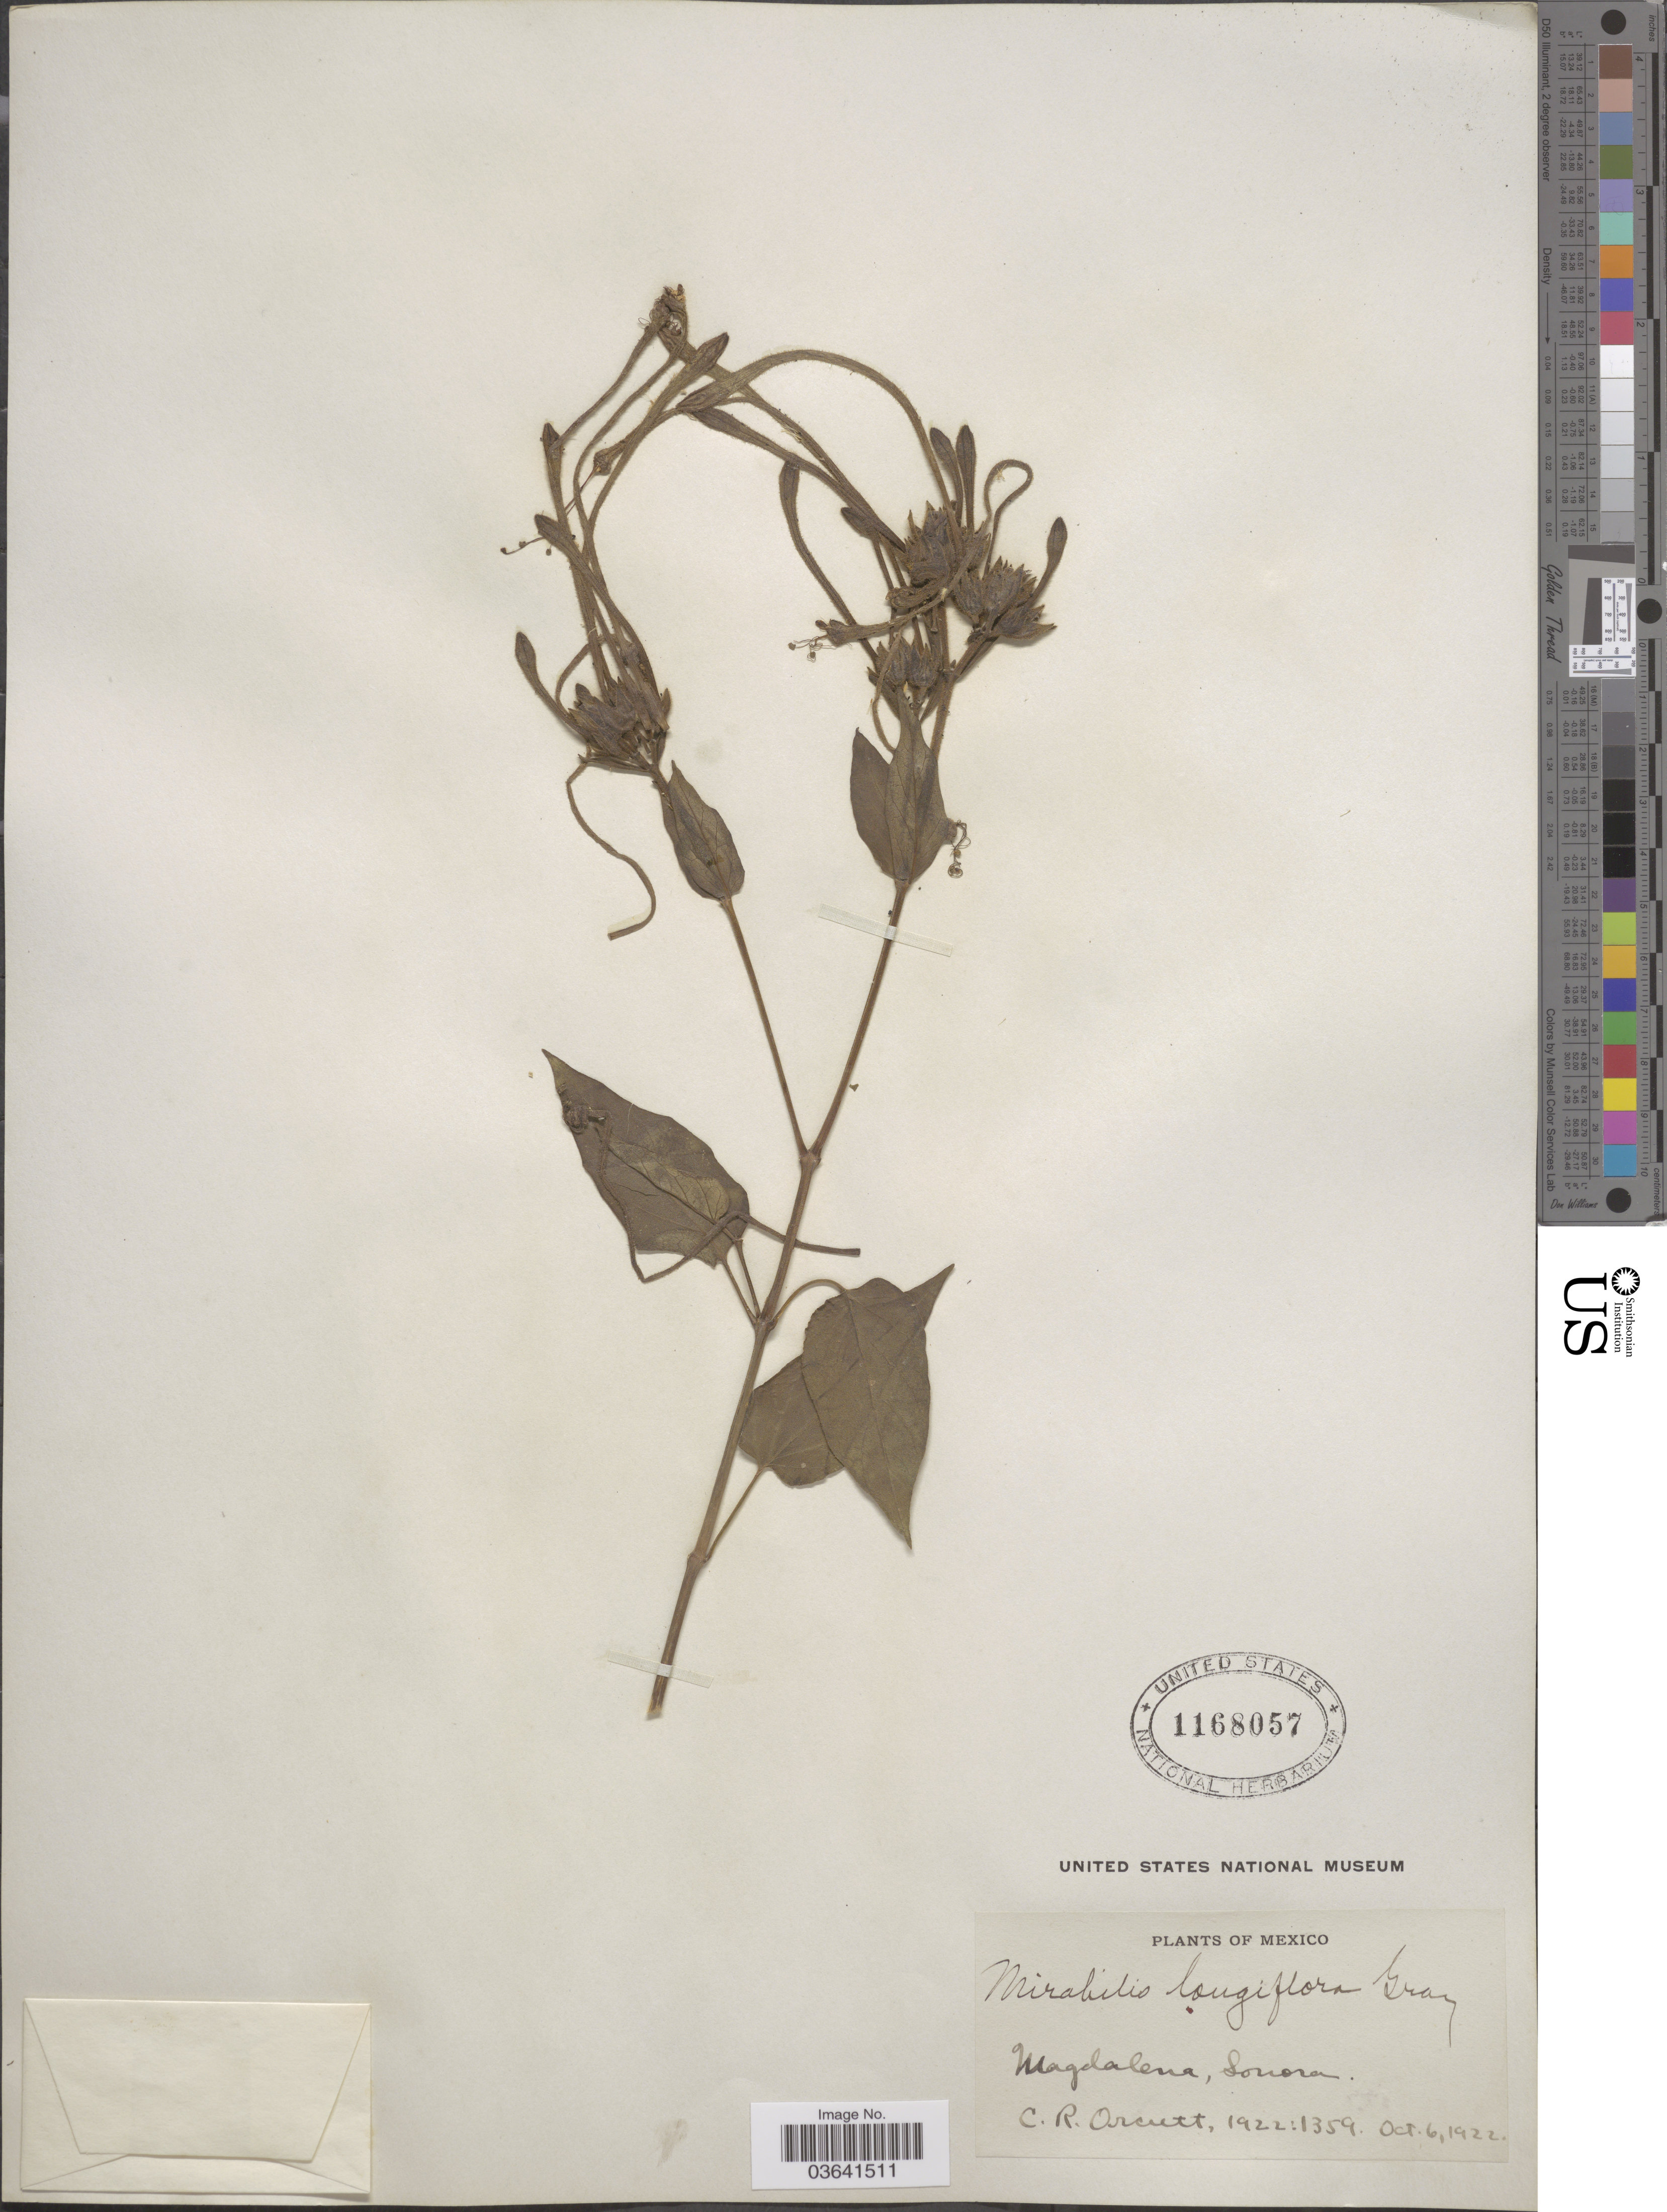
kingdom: Plantae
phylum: Tracheophyta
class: Magnoliopsida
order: Caryophyllales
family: Nyctaginaceae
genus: Mirabilis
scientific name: Mirabilis longiflora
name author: L.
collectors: C. R. Orcutt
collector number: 1922:1359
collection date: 1922-10-06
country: Mexico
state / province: Sonora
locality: Magdalena.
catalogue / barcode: US 1168057